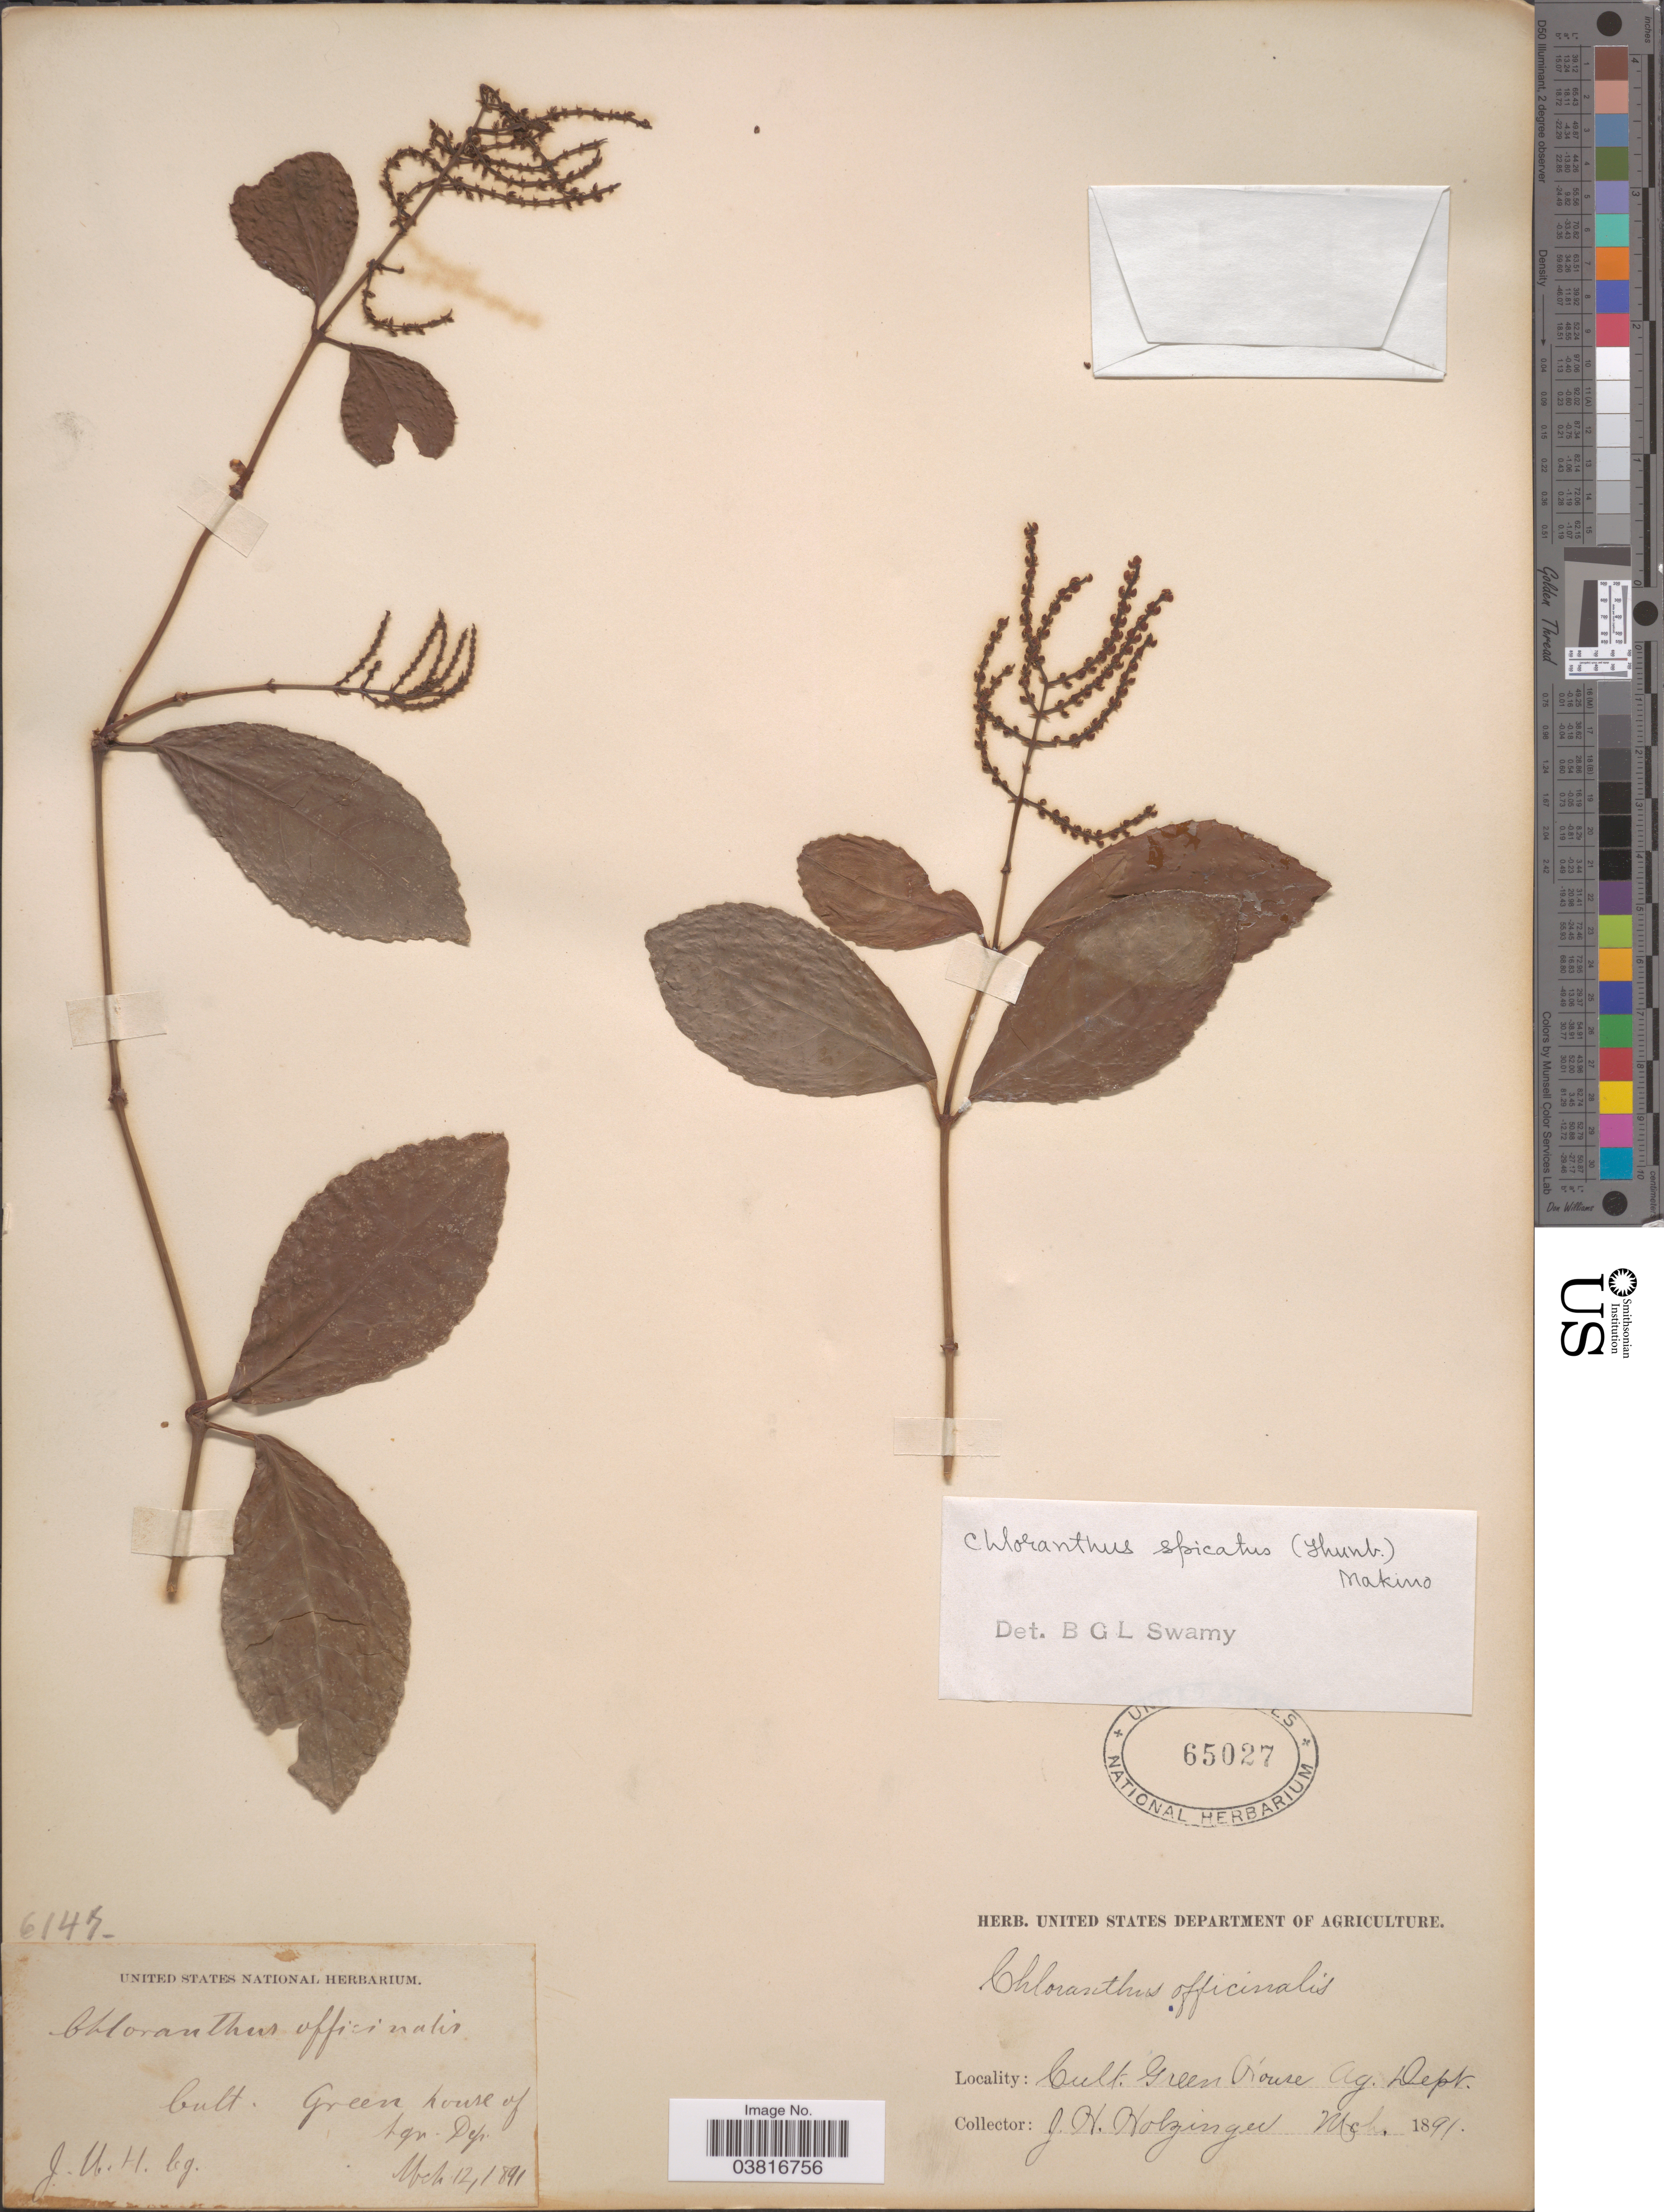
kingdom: Plantae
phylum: Tracheophyta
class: Magnoliopsida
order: Chloranthales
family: Chloranthaceae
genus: Chloranthus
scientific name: Chloranthus spicatus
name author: Makino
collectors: J. Holzinger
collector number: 6147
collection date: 1891-03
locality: Cult. Green House of Agr. Dep.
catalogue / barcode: US 65027